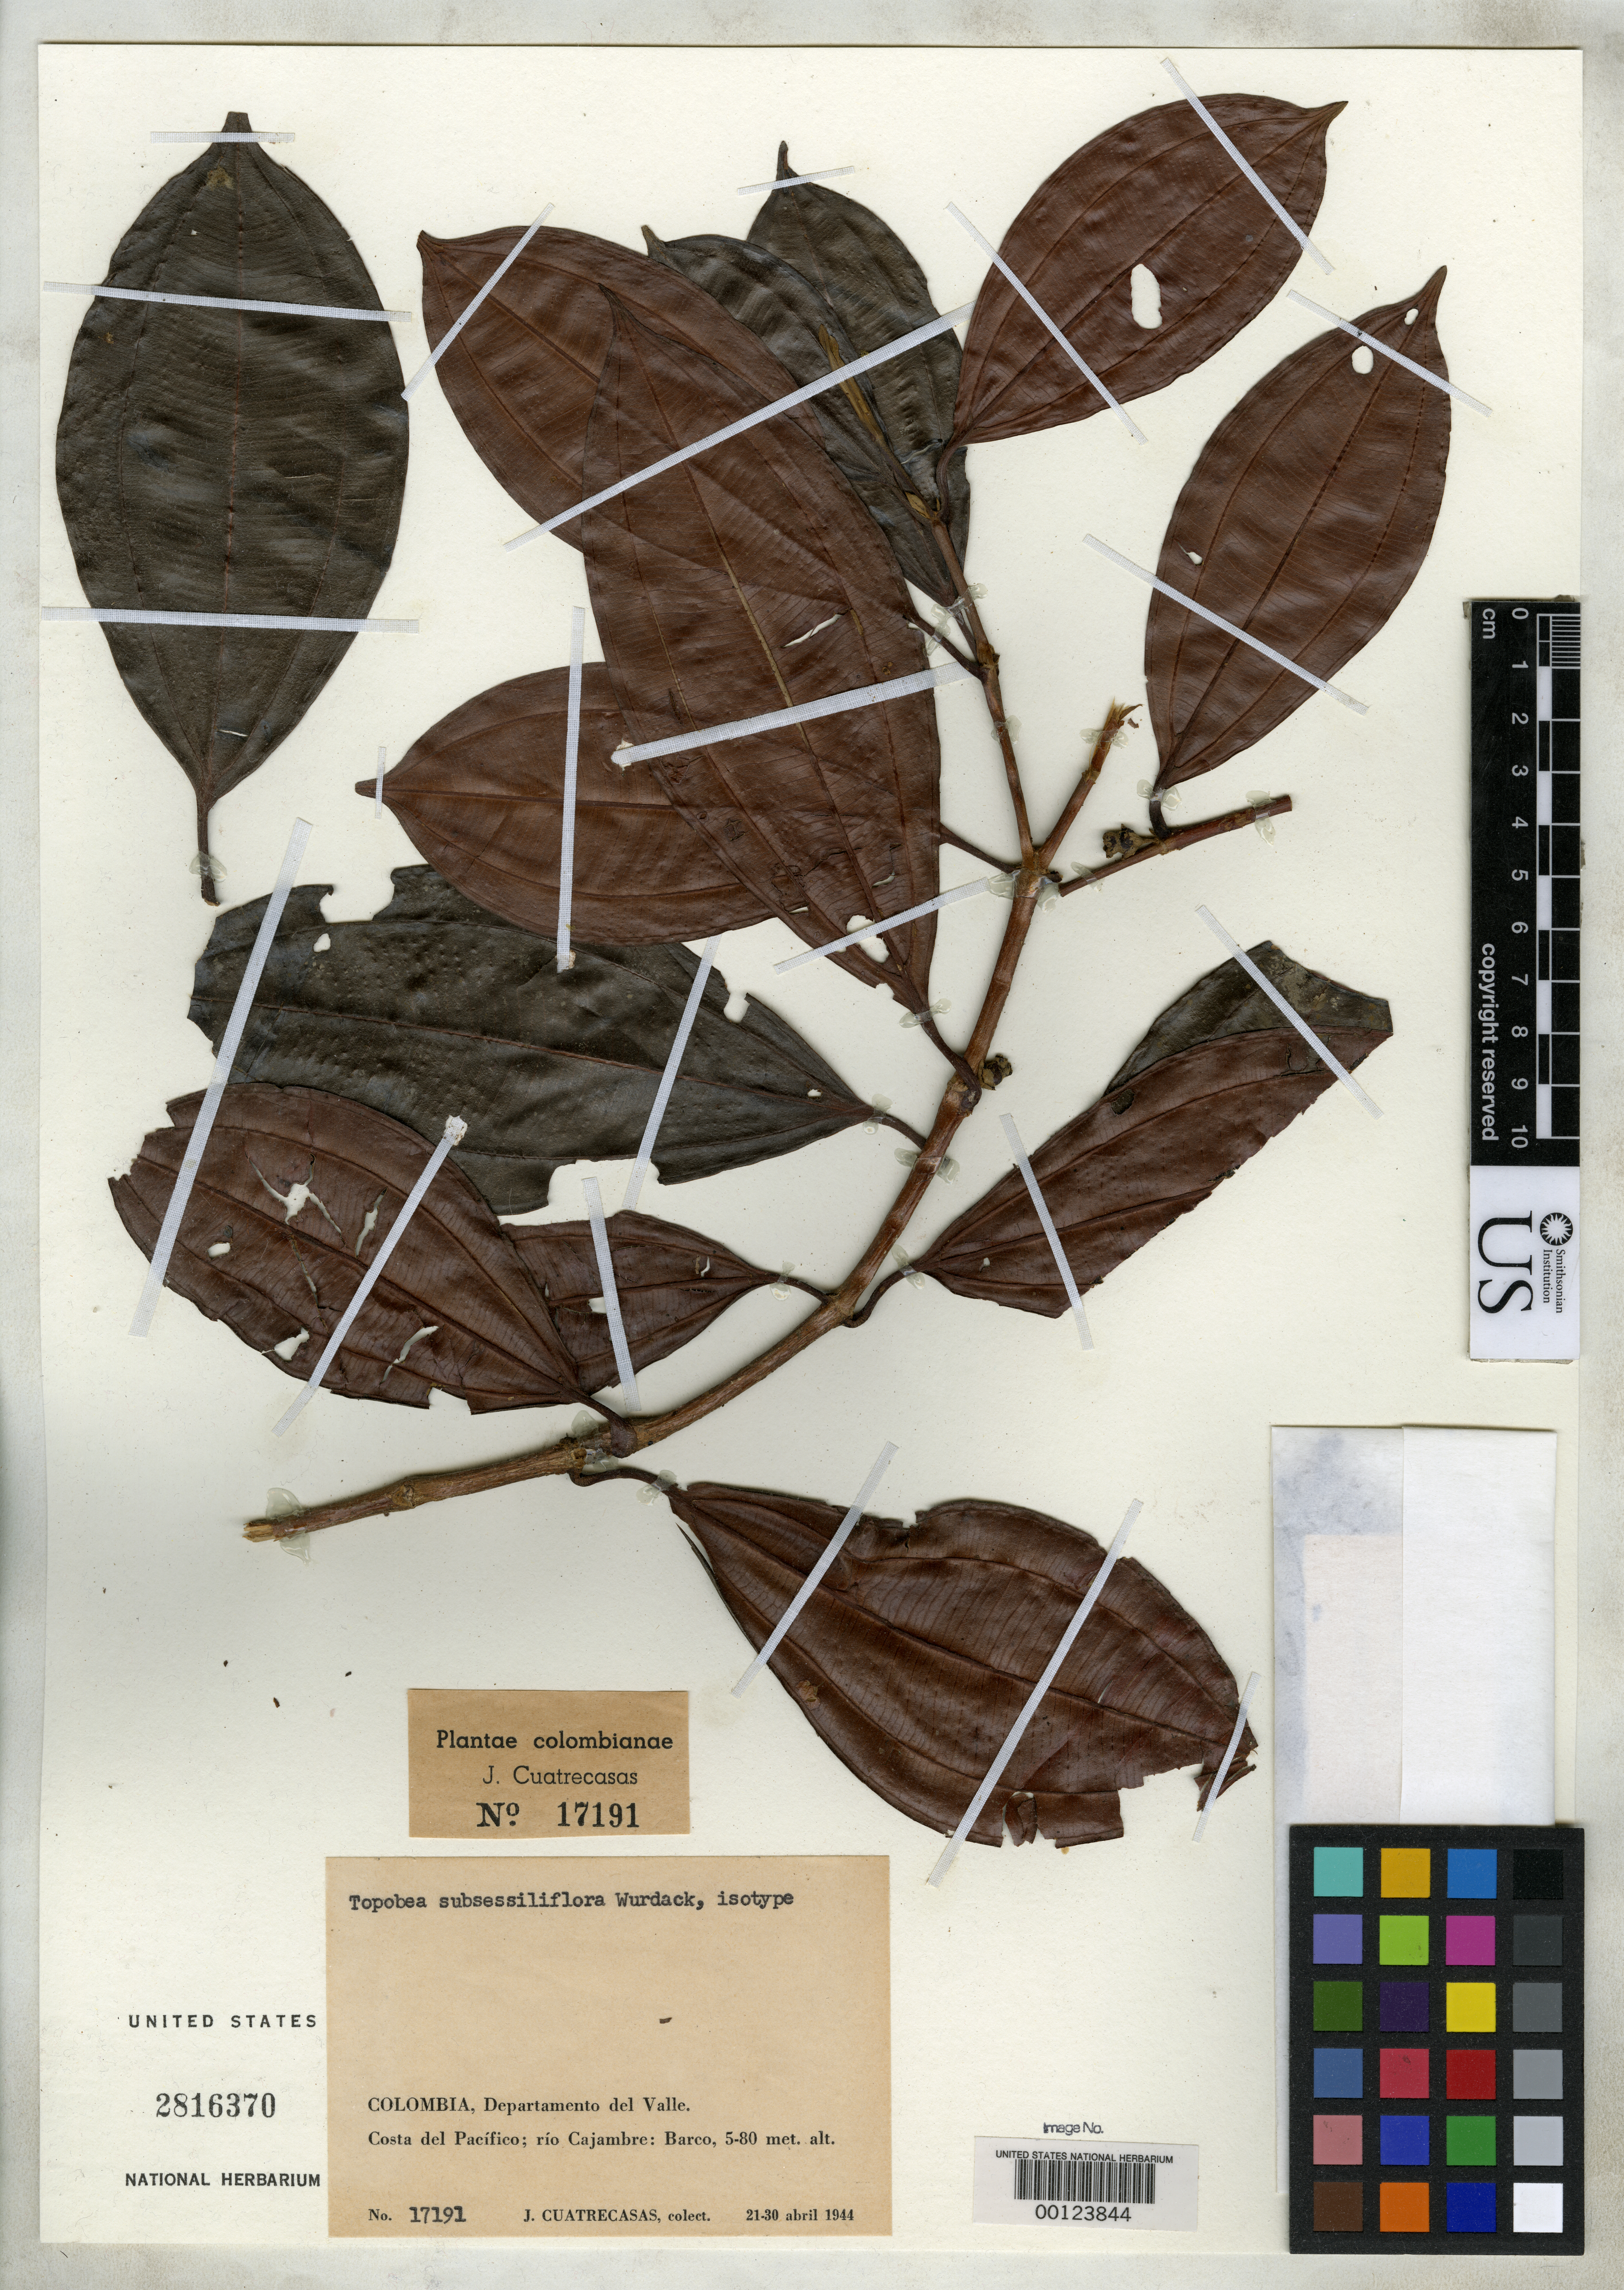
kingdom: Plantae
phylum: Tracheophyta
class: Magnoliopsida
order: Myrtales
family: Melastomataceae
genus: Topobea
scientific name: Topobea subsessiliflora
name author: Wurdack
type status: Isotype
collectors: J. Cuatrecasas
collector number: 17191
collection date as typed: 21 Apr 1944 to 30 Apr 1944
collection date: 1944-04-21/1944-04-30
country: Colombia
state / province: Valle del Cauca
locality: Barco, Rio Cajambre.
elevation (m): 5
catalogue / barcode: US 2816370